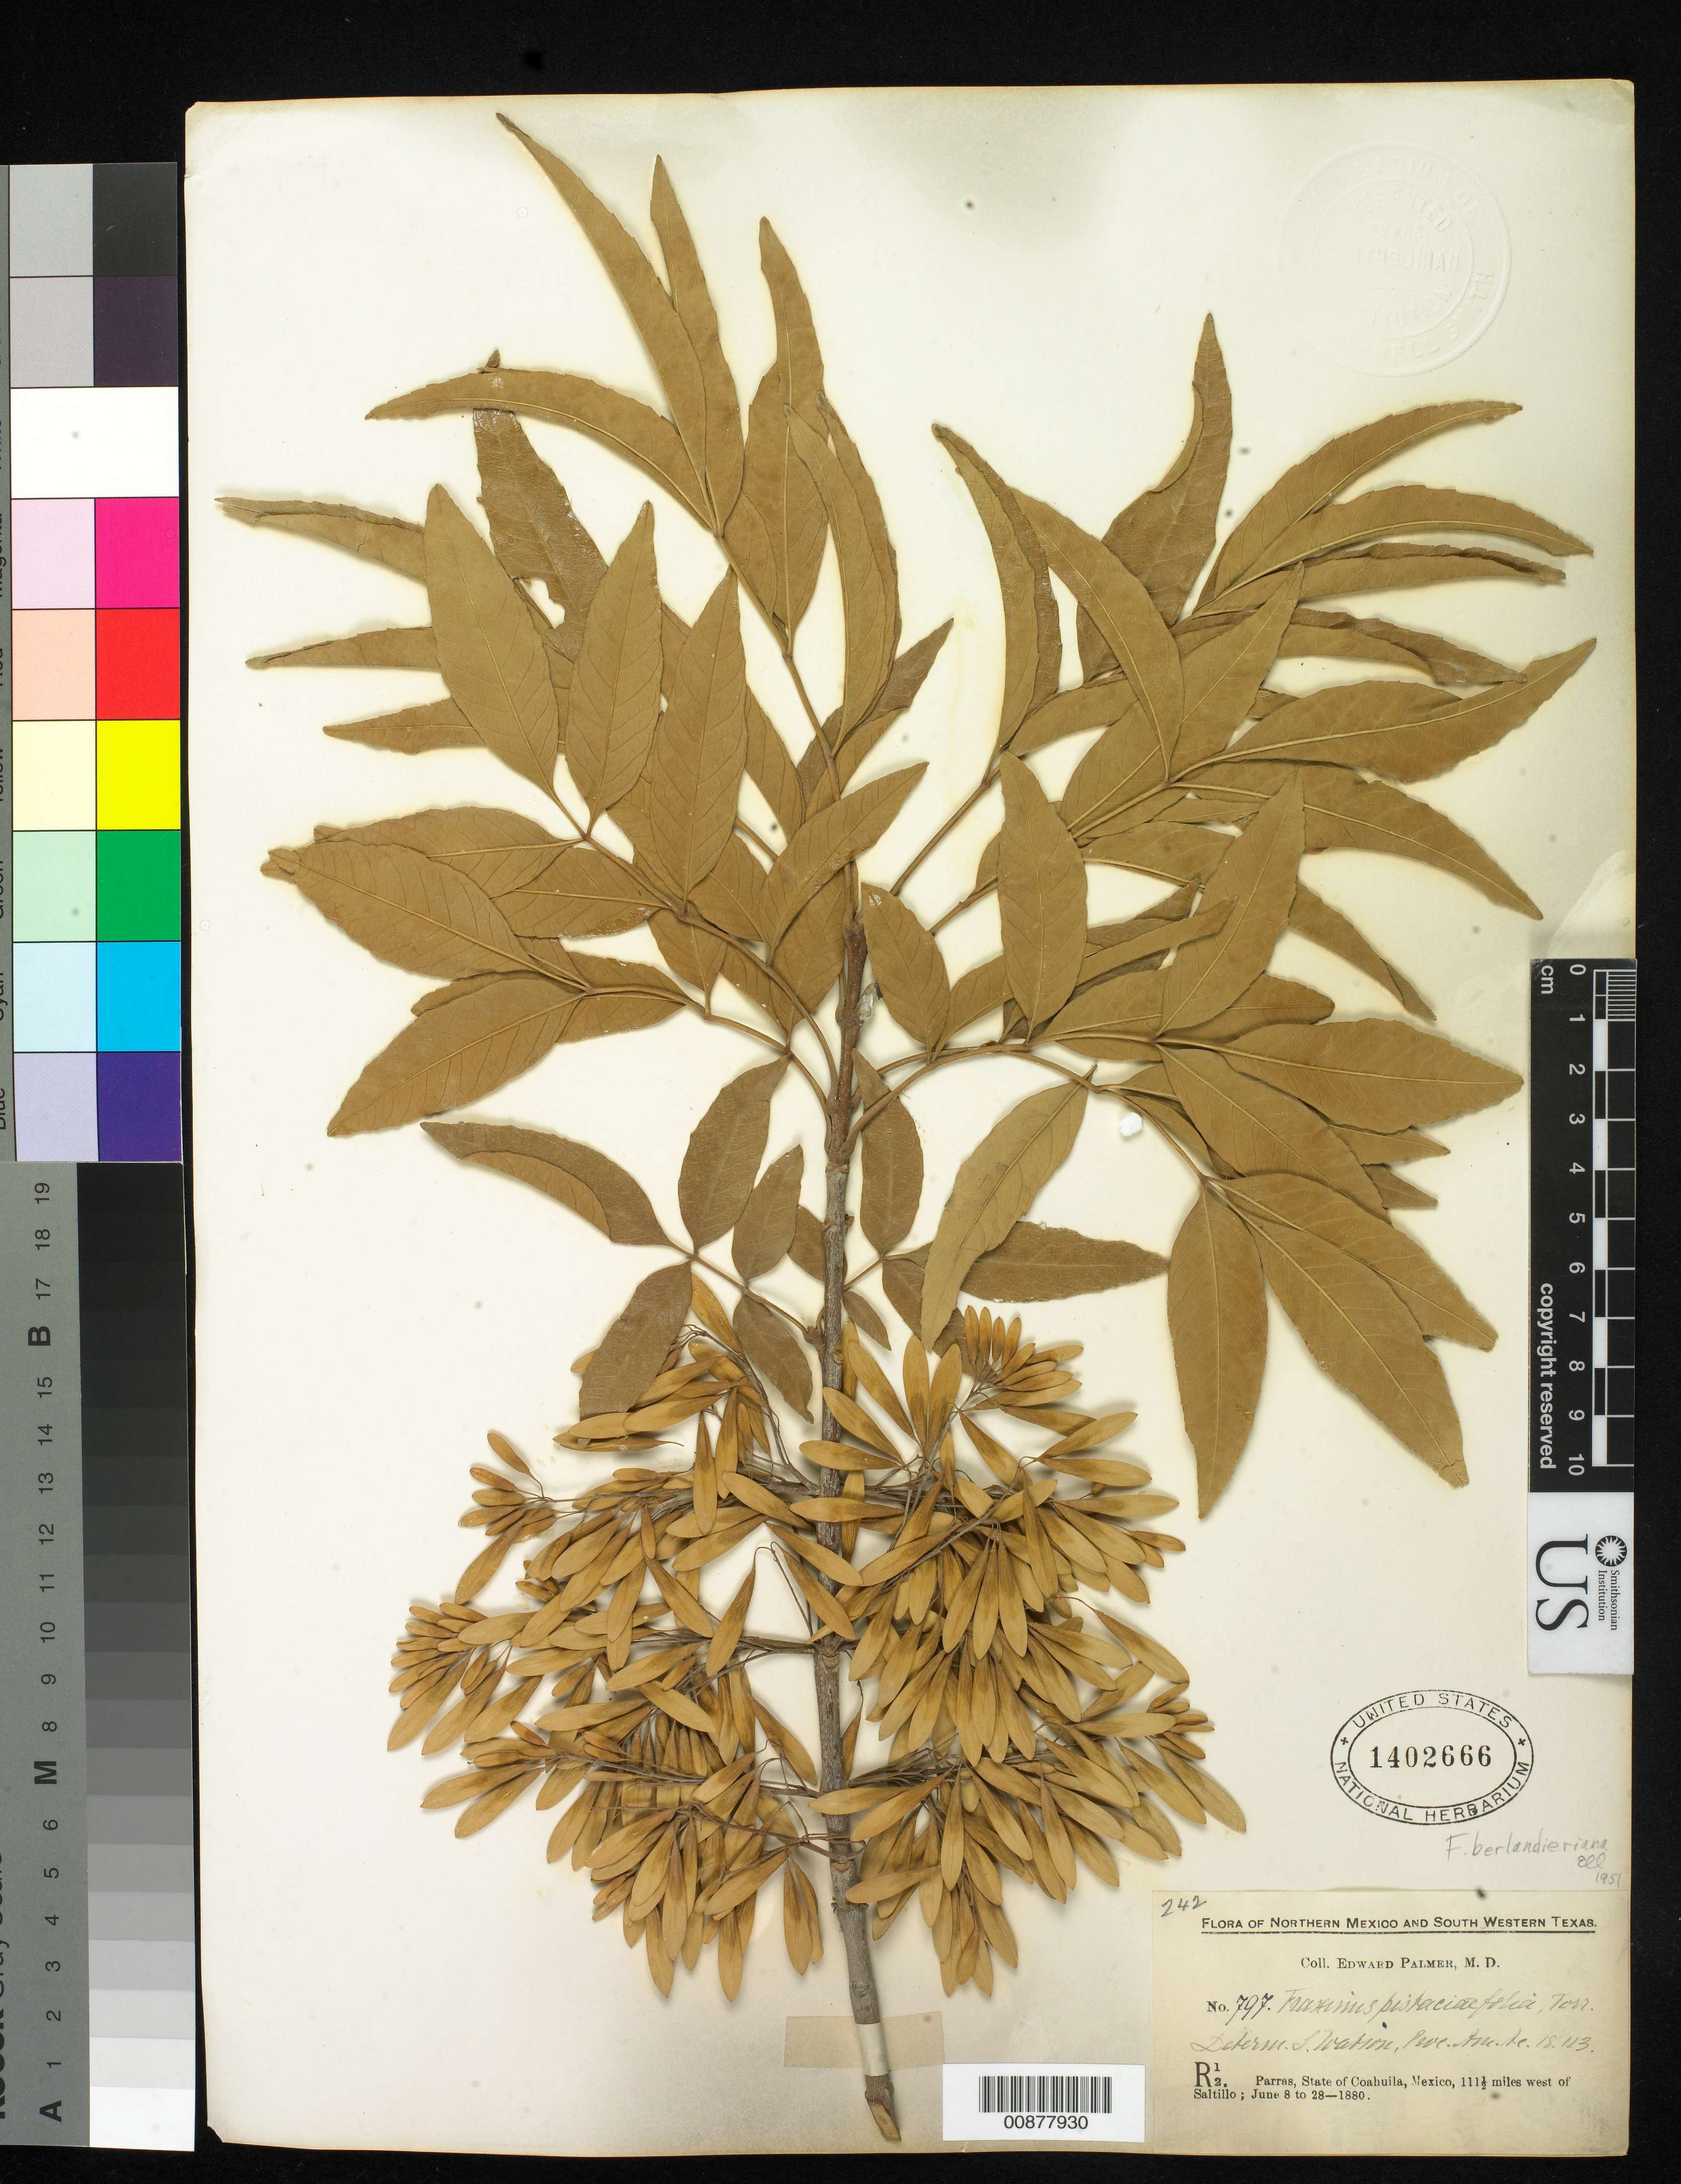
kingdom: Plantae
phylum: Tracheophyta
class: Magnoliopsida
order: Lamiales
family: Oleaceae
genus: Fraxinus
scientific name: Fraxinus berlandieriana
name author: A. DC.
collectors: E. Palmer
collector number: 797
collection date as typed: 08 Jun 1880 to 28 Jun 1880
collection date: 1880-06-08/1880-06-28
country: Mexico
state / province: Coahuila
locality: R12. Parras, Coahuila, 111½ miles west of Saltillo.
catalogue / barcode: US 1402666